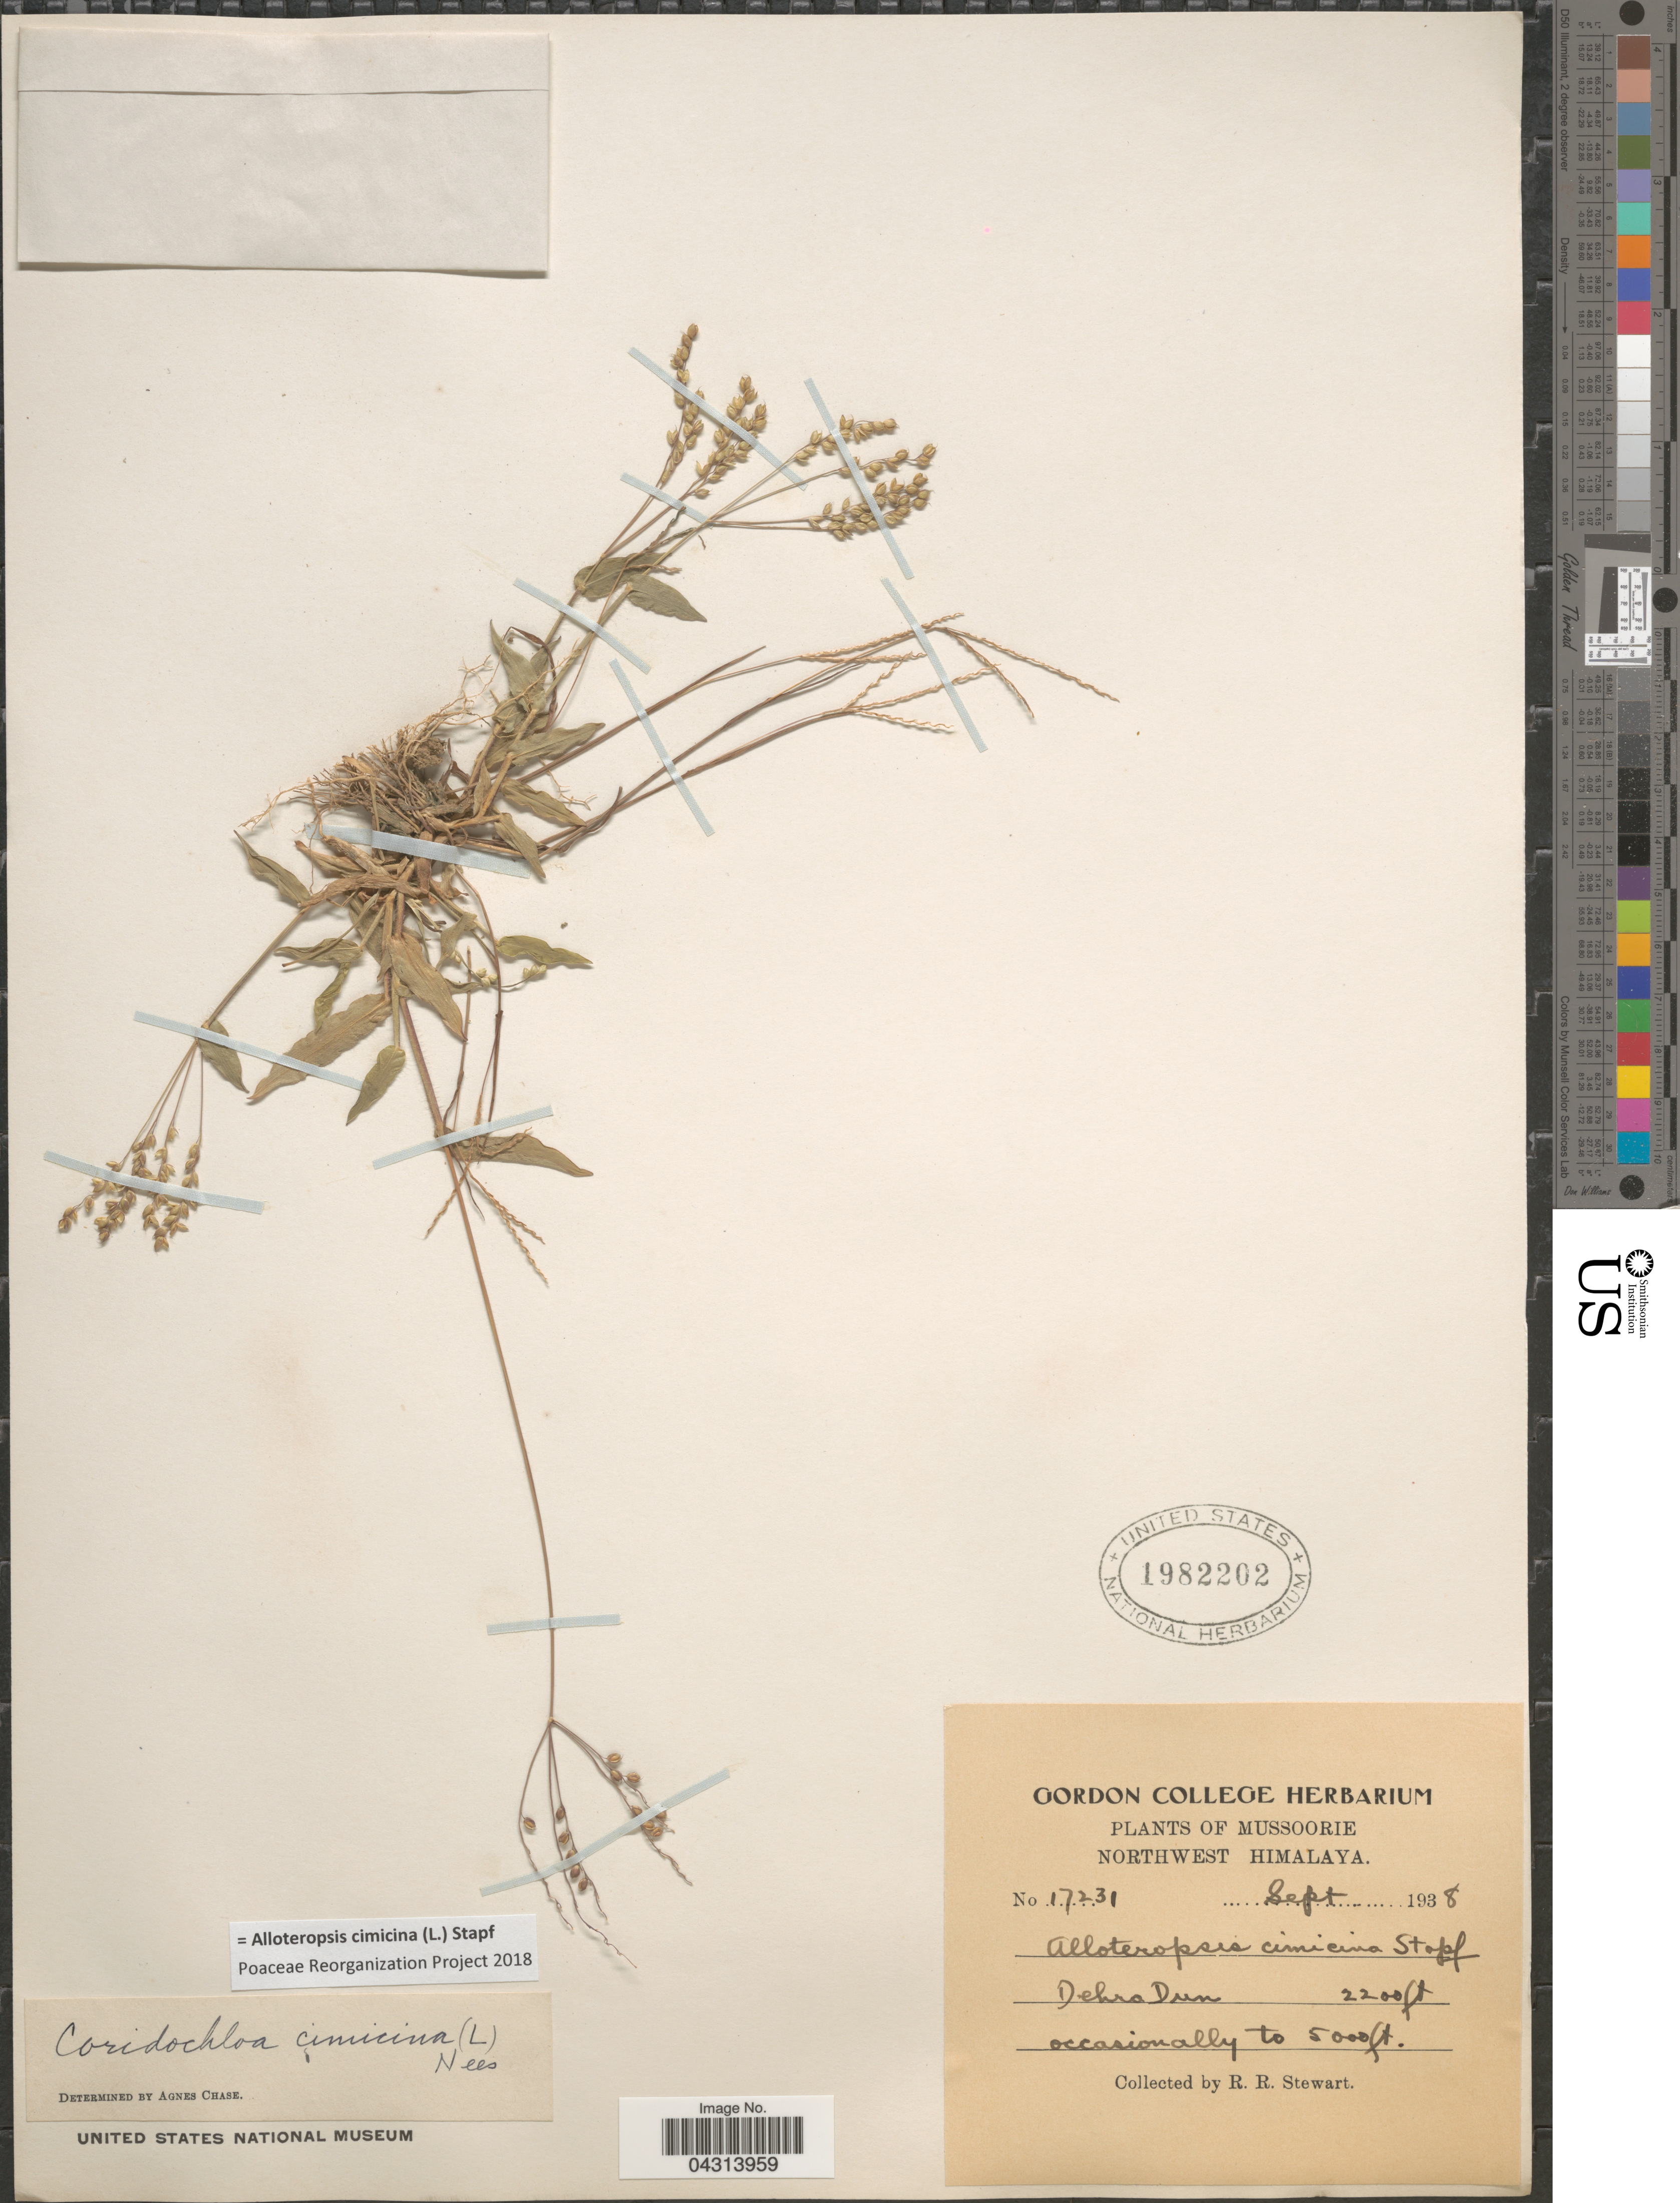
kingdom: Plantae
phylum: Tracheophyta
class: Liliopsida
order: Poales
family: Poaceae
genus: Alloteropsis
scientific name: Alloteropsis cimicina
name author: (L.) Stapf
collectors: R. Stewart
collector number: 17231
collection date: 1938-09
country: India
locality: Mussoorie. Northwest Himalaya. Dehra Dun.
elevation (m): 671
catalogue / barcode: US 1982202